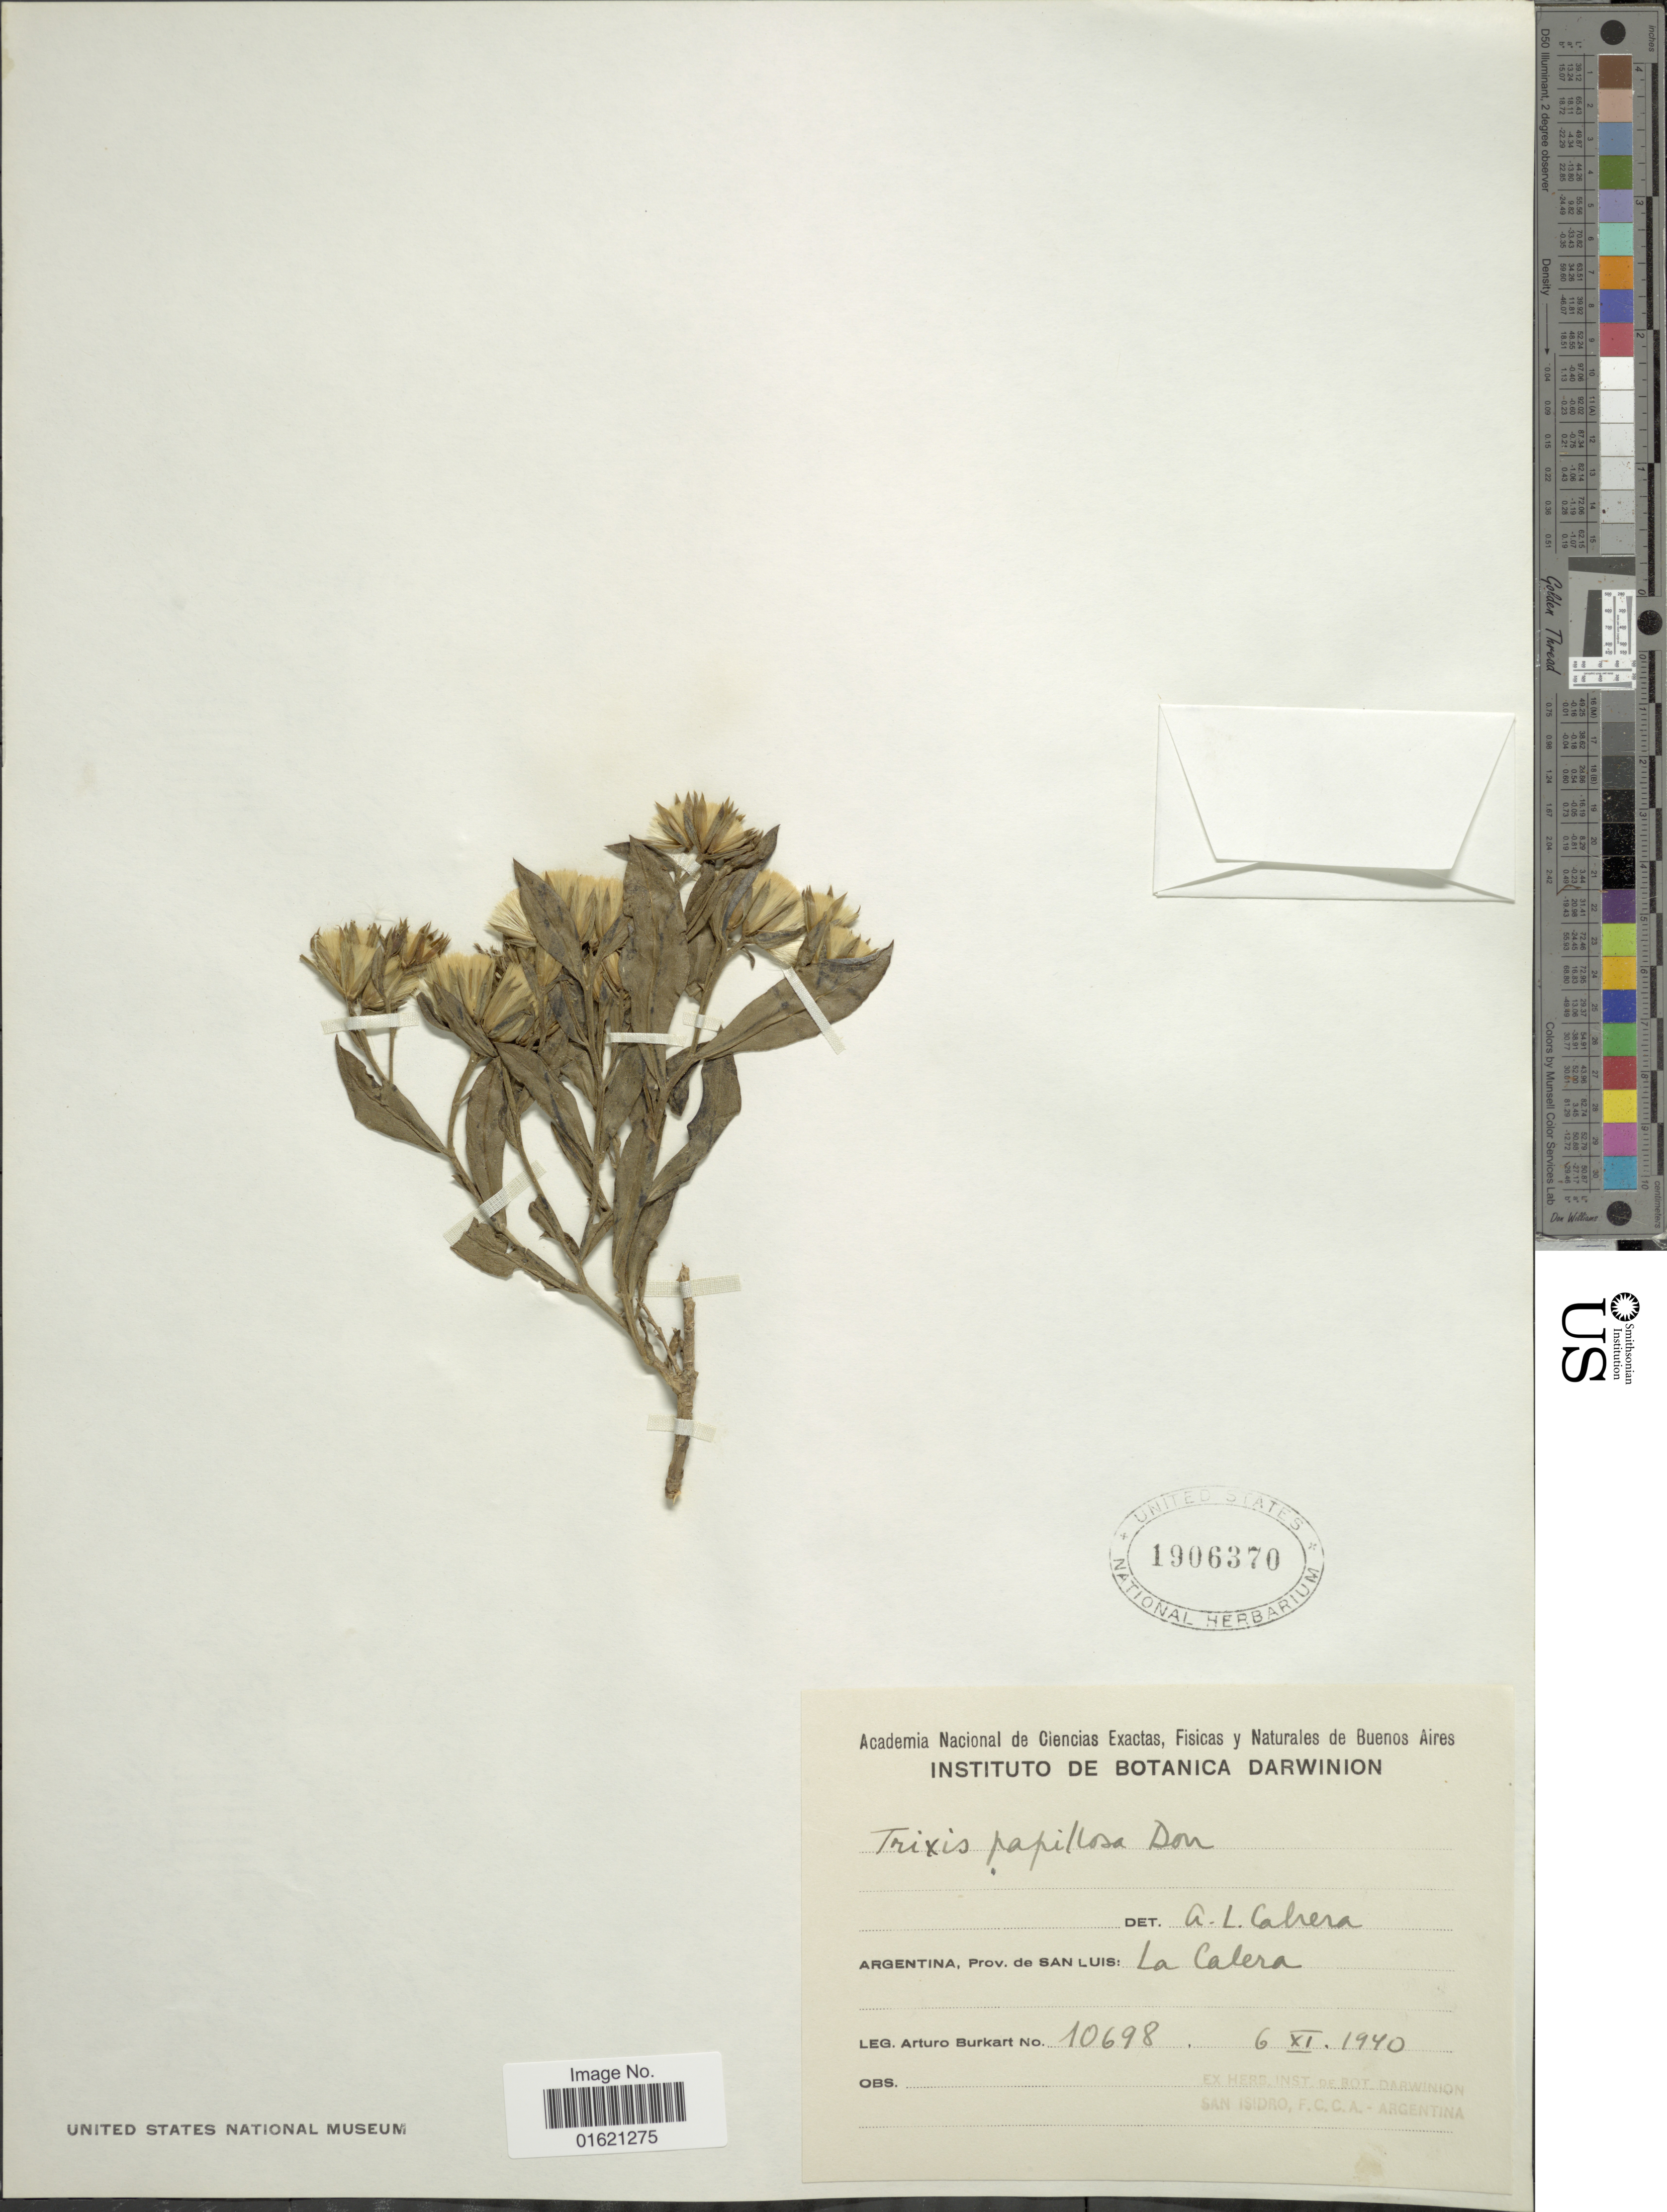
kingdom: Plantae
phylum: Tracheophyta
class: Magnoliopsida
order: Asterales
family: Asteraceae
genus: Trixis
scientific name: Trixis cacalioides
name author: (Kunth) D. Don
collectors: A. E. Burkart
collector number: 10698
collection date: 1940-11-06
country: Argentina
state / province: San Luis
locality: Prov. de San Luis: La Calera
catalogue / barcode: US 1906370